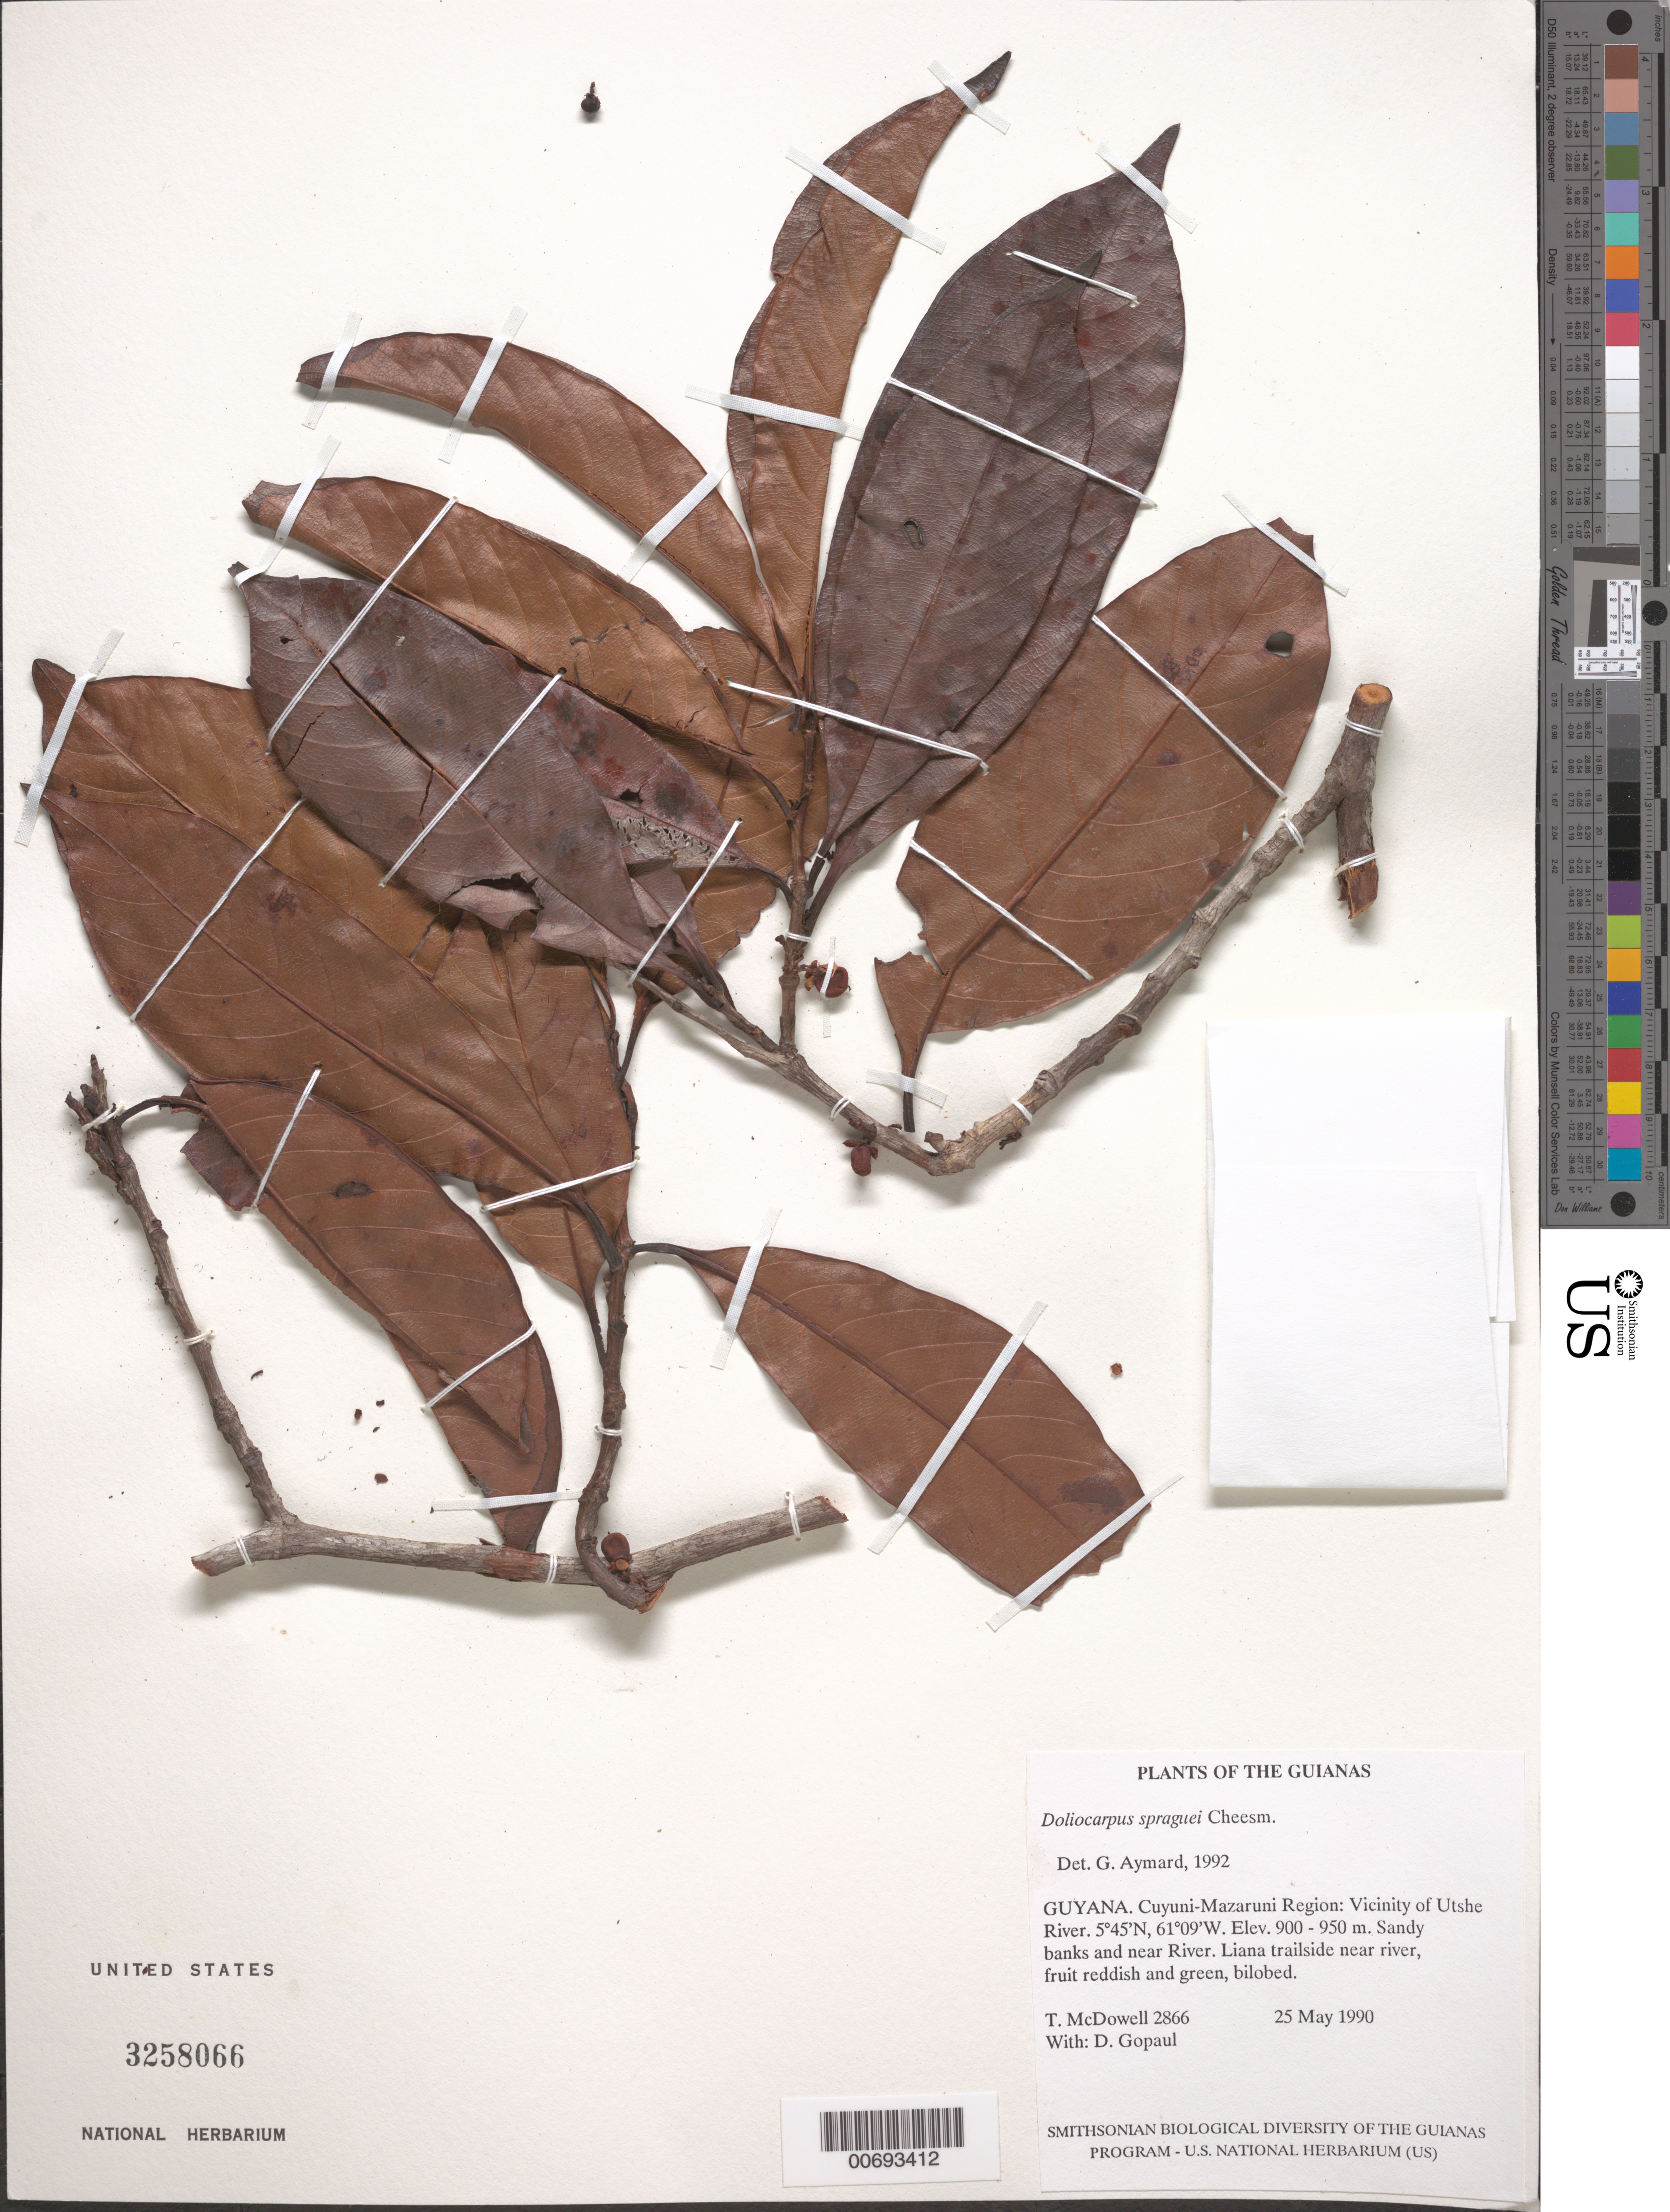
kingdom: Plantae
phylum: Tracheophyta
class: Magnoliopsida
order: Dilleniales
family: Dilleniaceae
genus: Doliocarpus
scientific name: Doliocarpus spraguei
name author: Cheesman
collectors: T. McDowell & D. Gopaul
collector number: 2866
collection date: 1990-05-25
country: Guyana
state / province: Cuyuni-Mazaruni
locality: Cuyuni-Mazaruni Region: Vicinity of Utshe River.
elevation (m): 900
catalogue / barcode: US 3258066